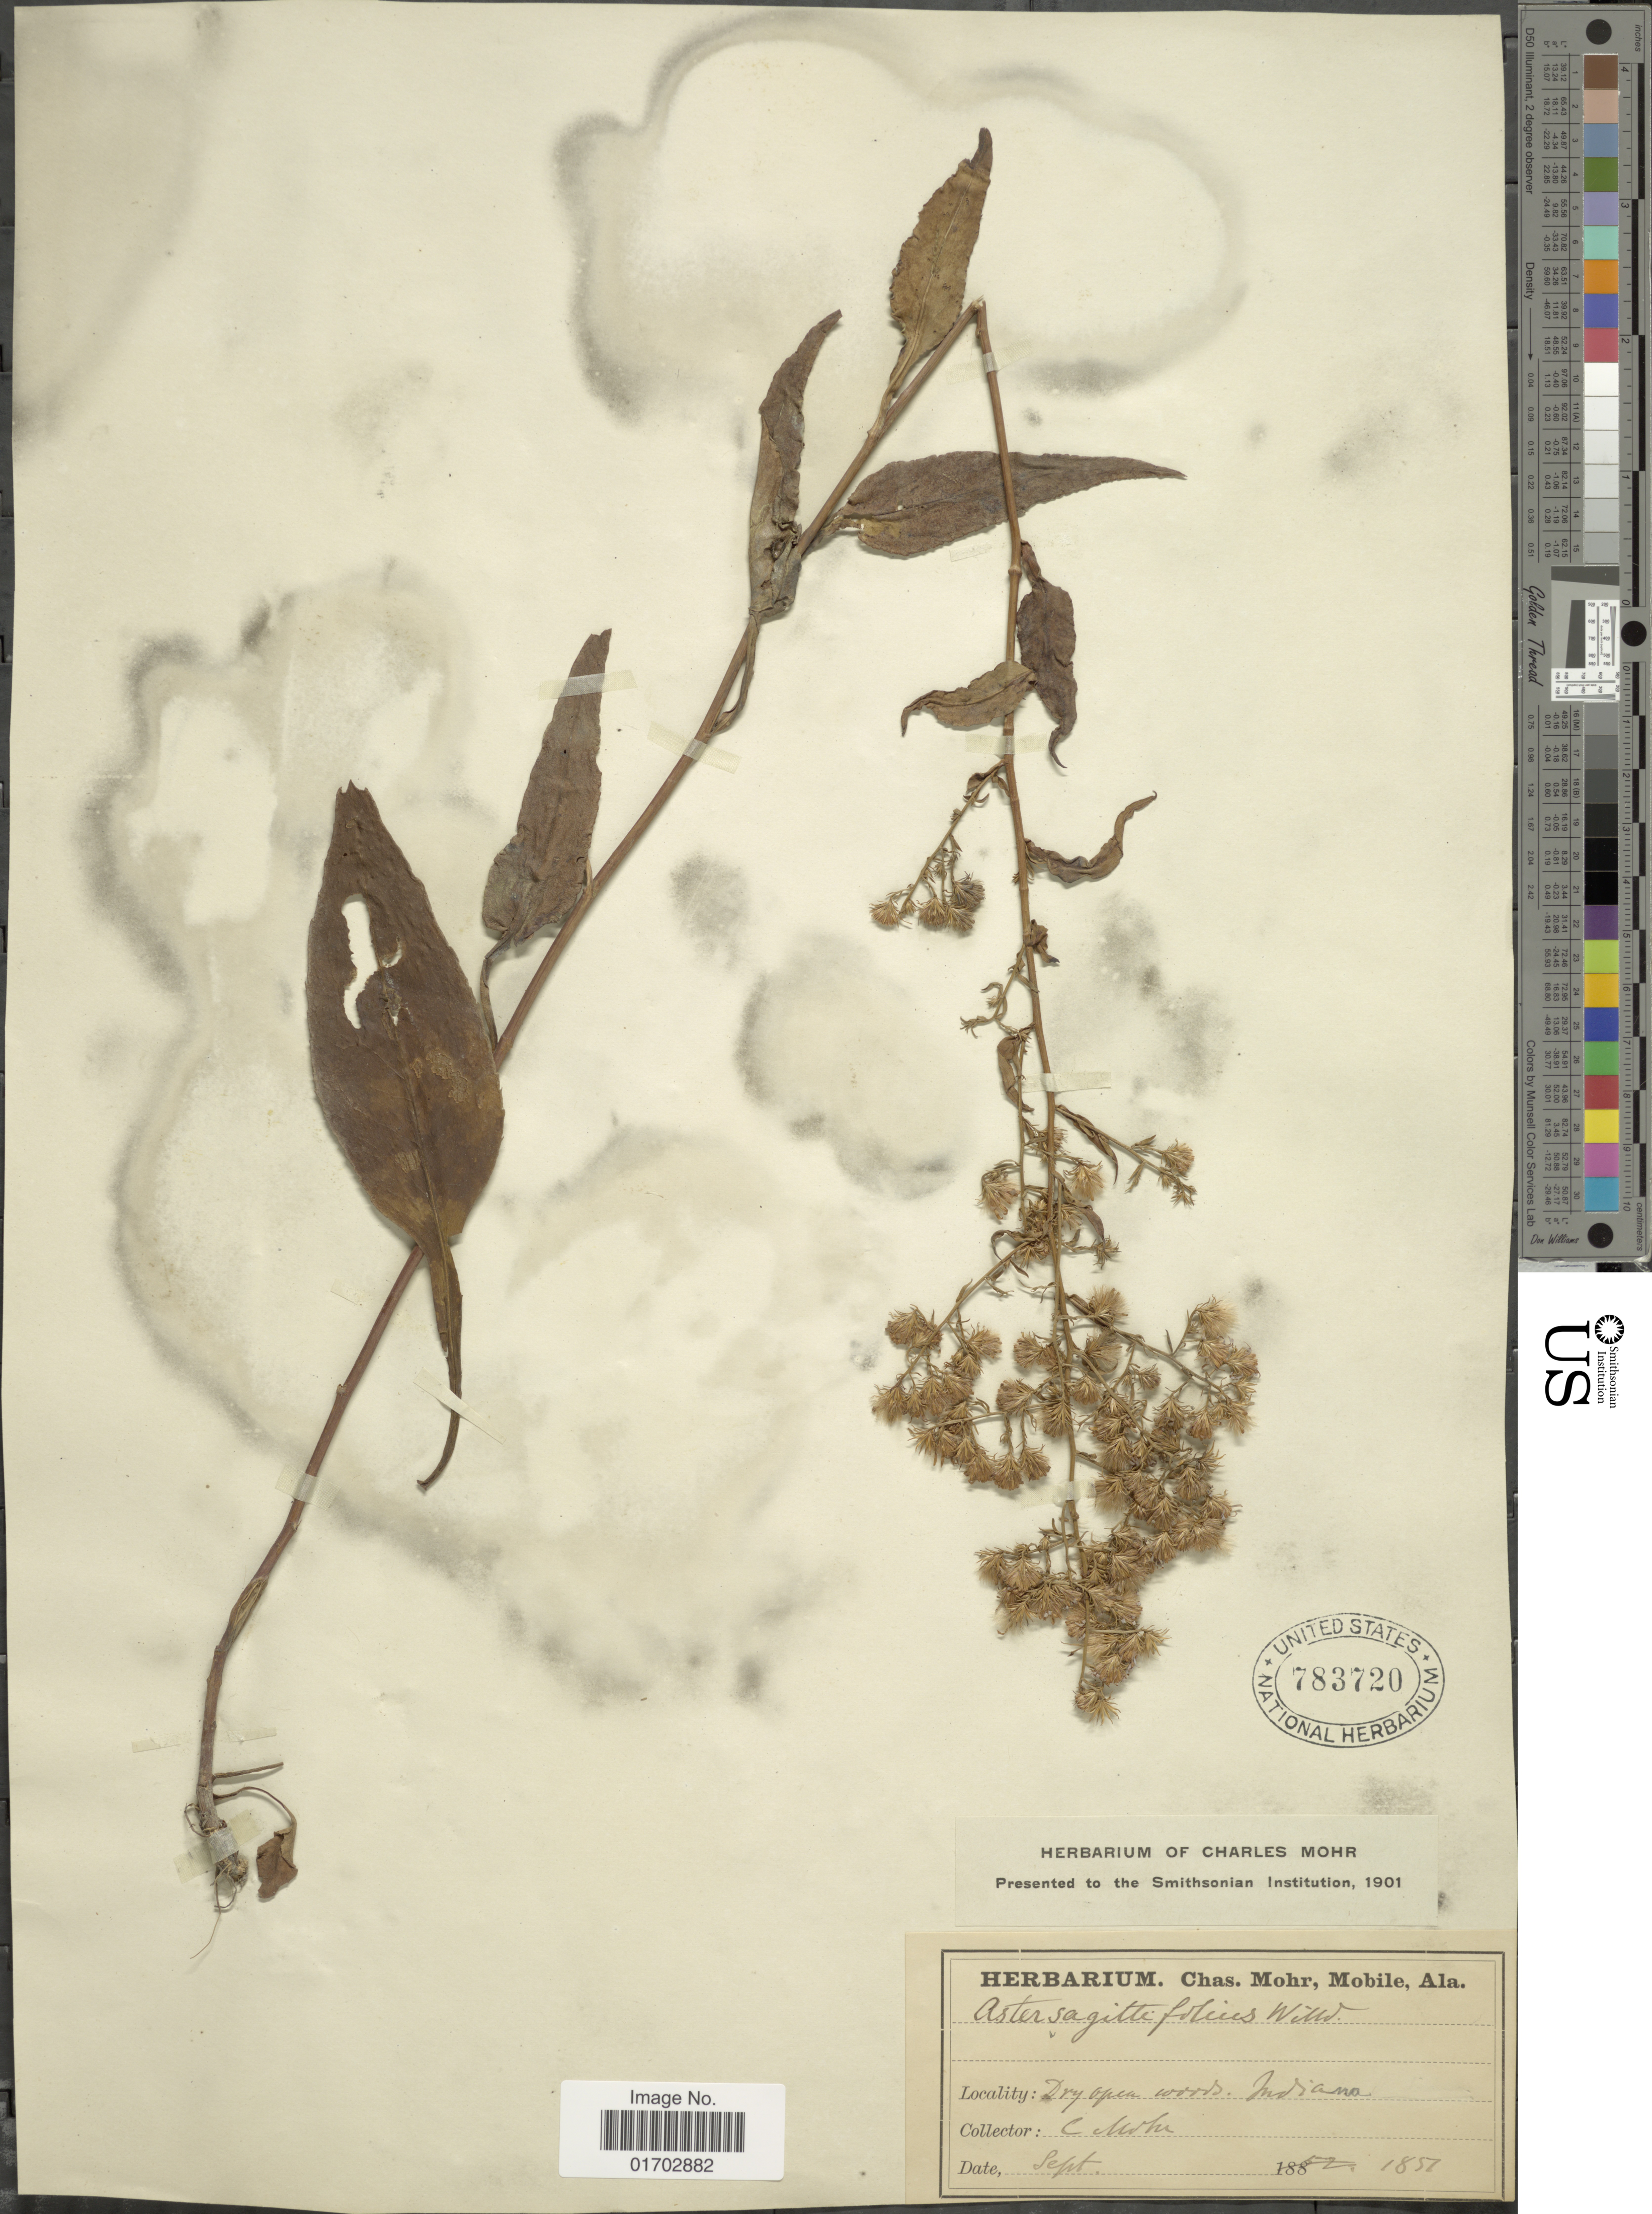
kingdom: Plantae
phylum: Tracheophyta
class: Magnoliopsida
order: Asterales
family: Asteraceae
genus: Symphyotrichum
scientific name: Symphyotrichum sagittifolium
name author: (Wedem. ex Willd.) G.L. Nesom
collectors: C. T. Mohr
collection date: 1851-09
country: United States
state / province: Indiana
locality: Indiano.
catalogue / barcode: US 783720